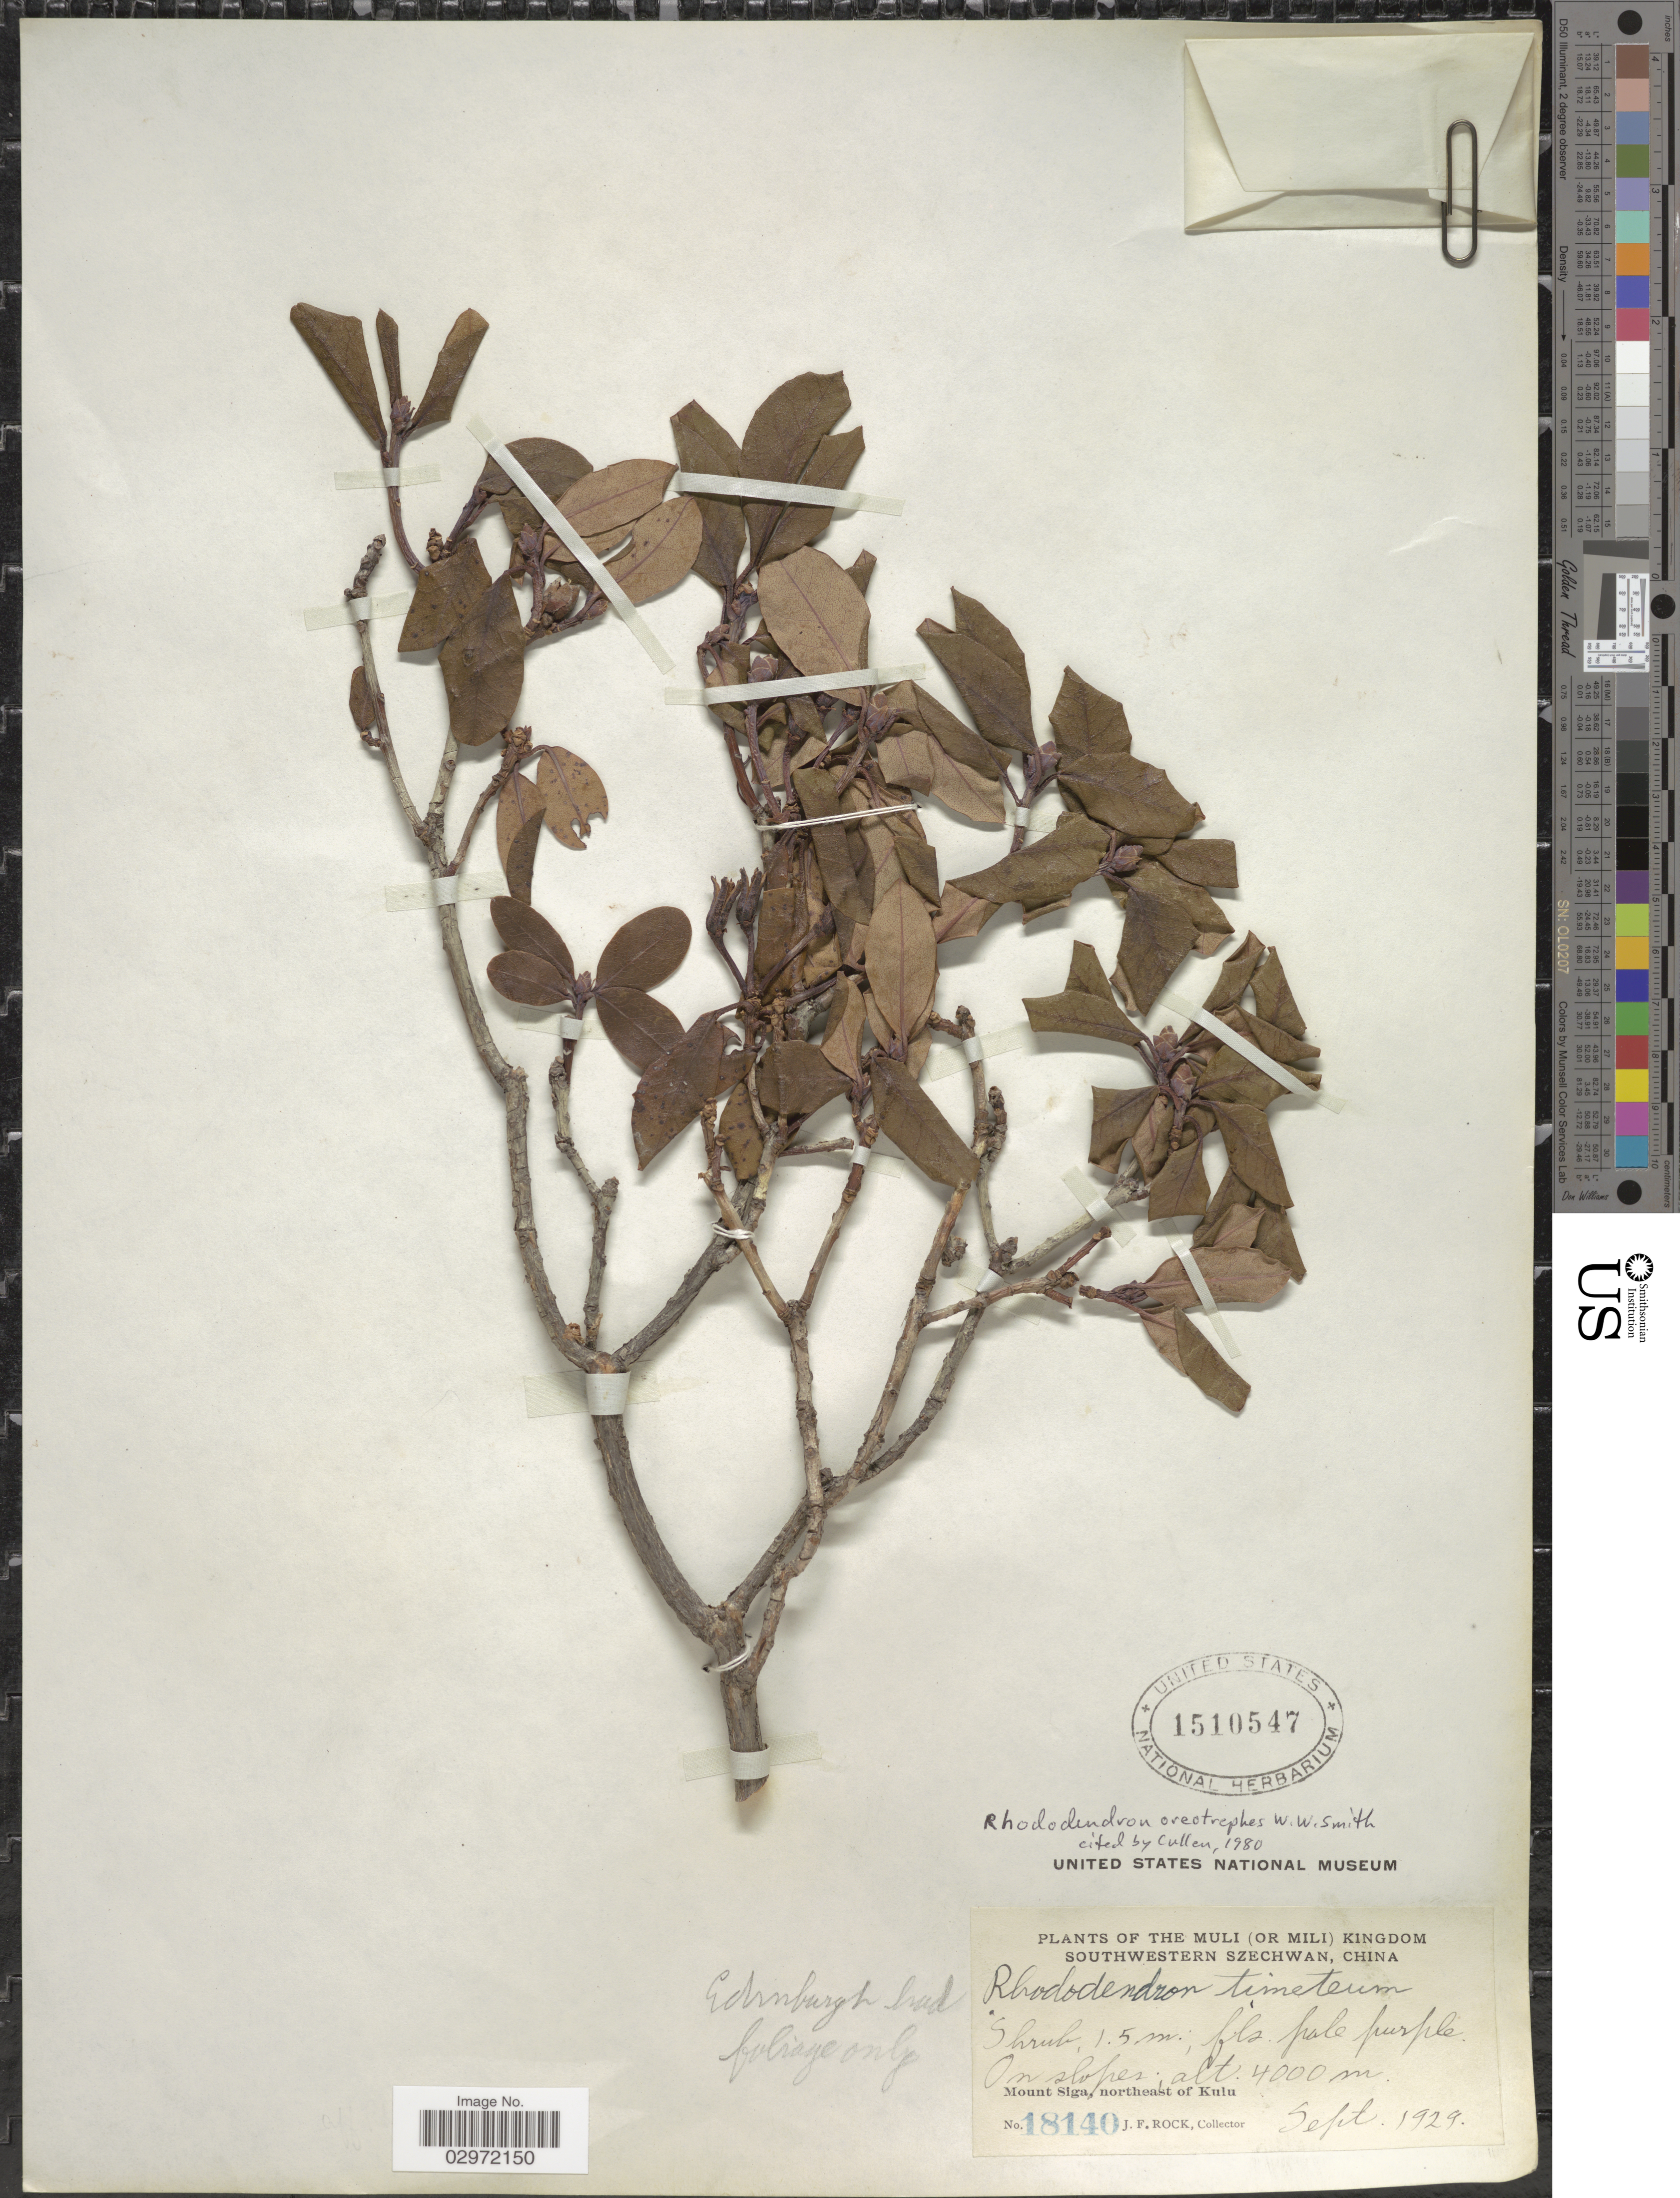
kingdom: Plantae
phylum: Tracheophyta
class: Magnoliopsida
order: Ericales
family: Ericaceae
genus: Rhododendron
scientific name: Rhododendron oreotrephes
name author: W.W. Sm.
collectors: J. Rock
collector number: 18140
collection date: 1929-09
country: China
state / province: Sichuan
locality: The Muli (or Mili) Kingdom Southwestern Szechwan. On slopes. Mount Siga, northeast of Kulu.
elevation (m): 4000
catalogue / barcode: US 1510547